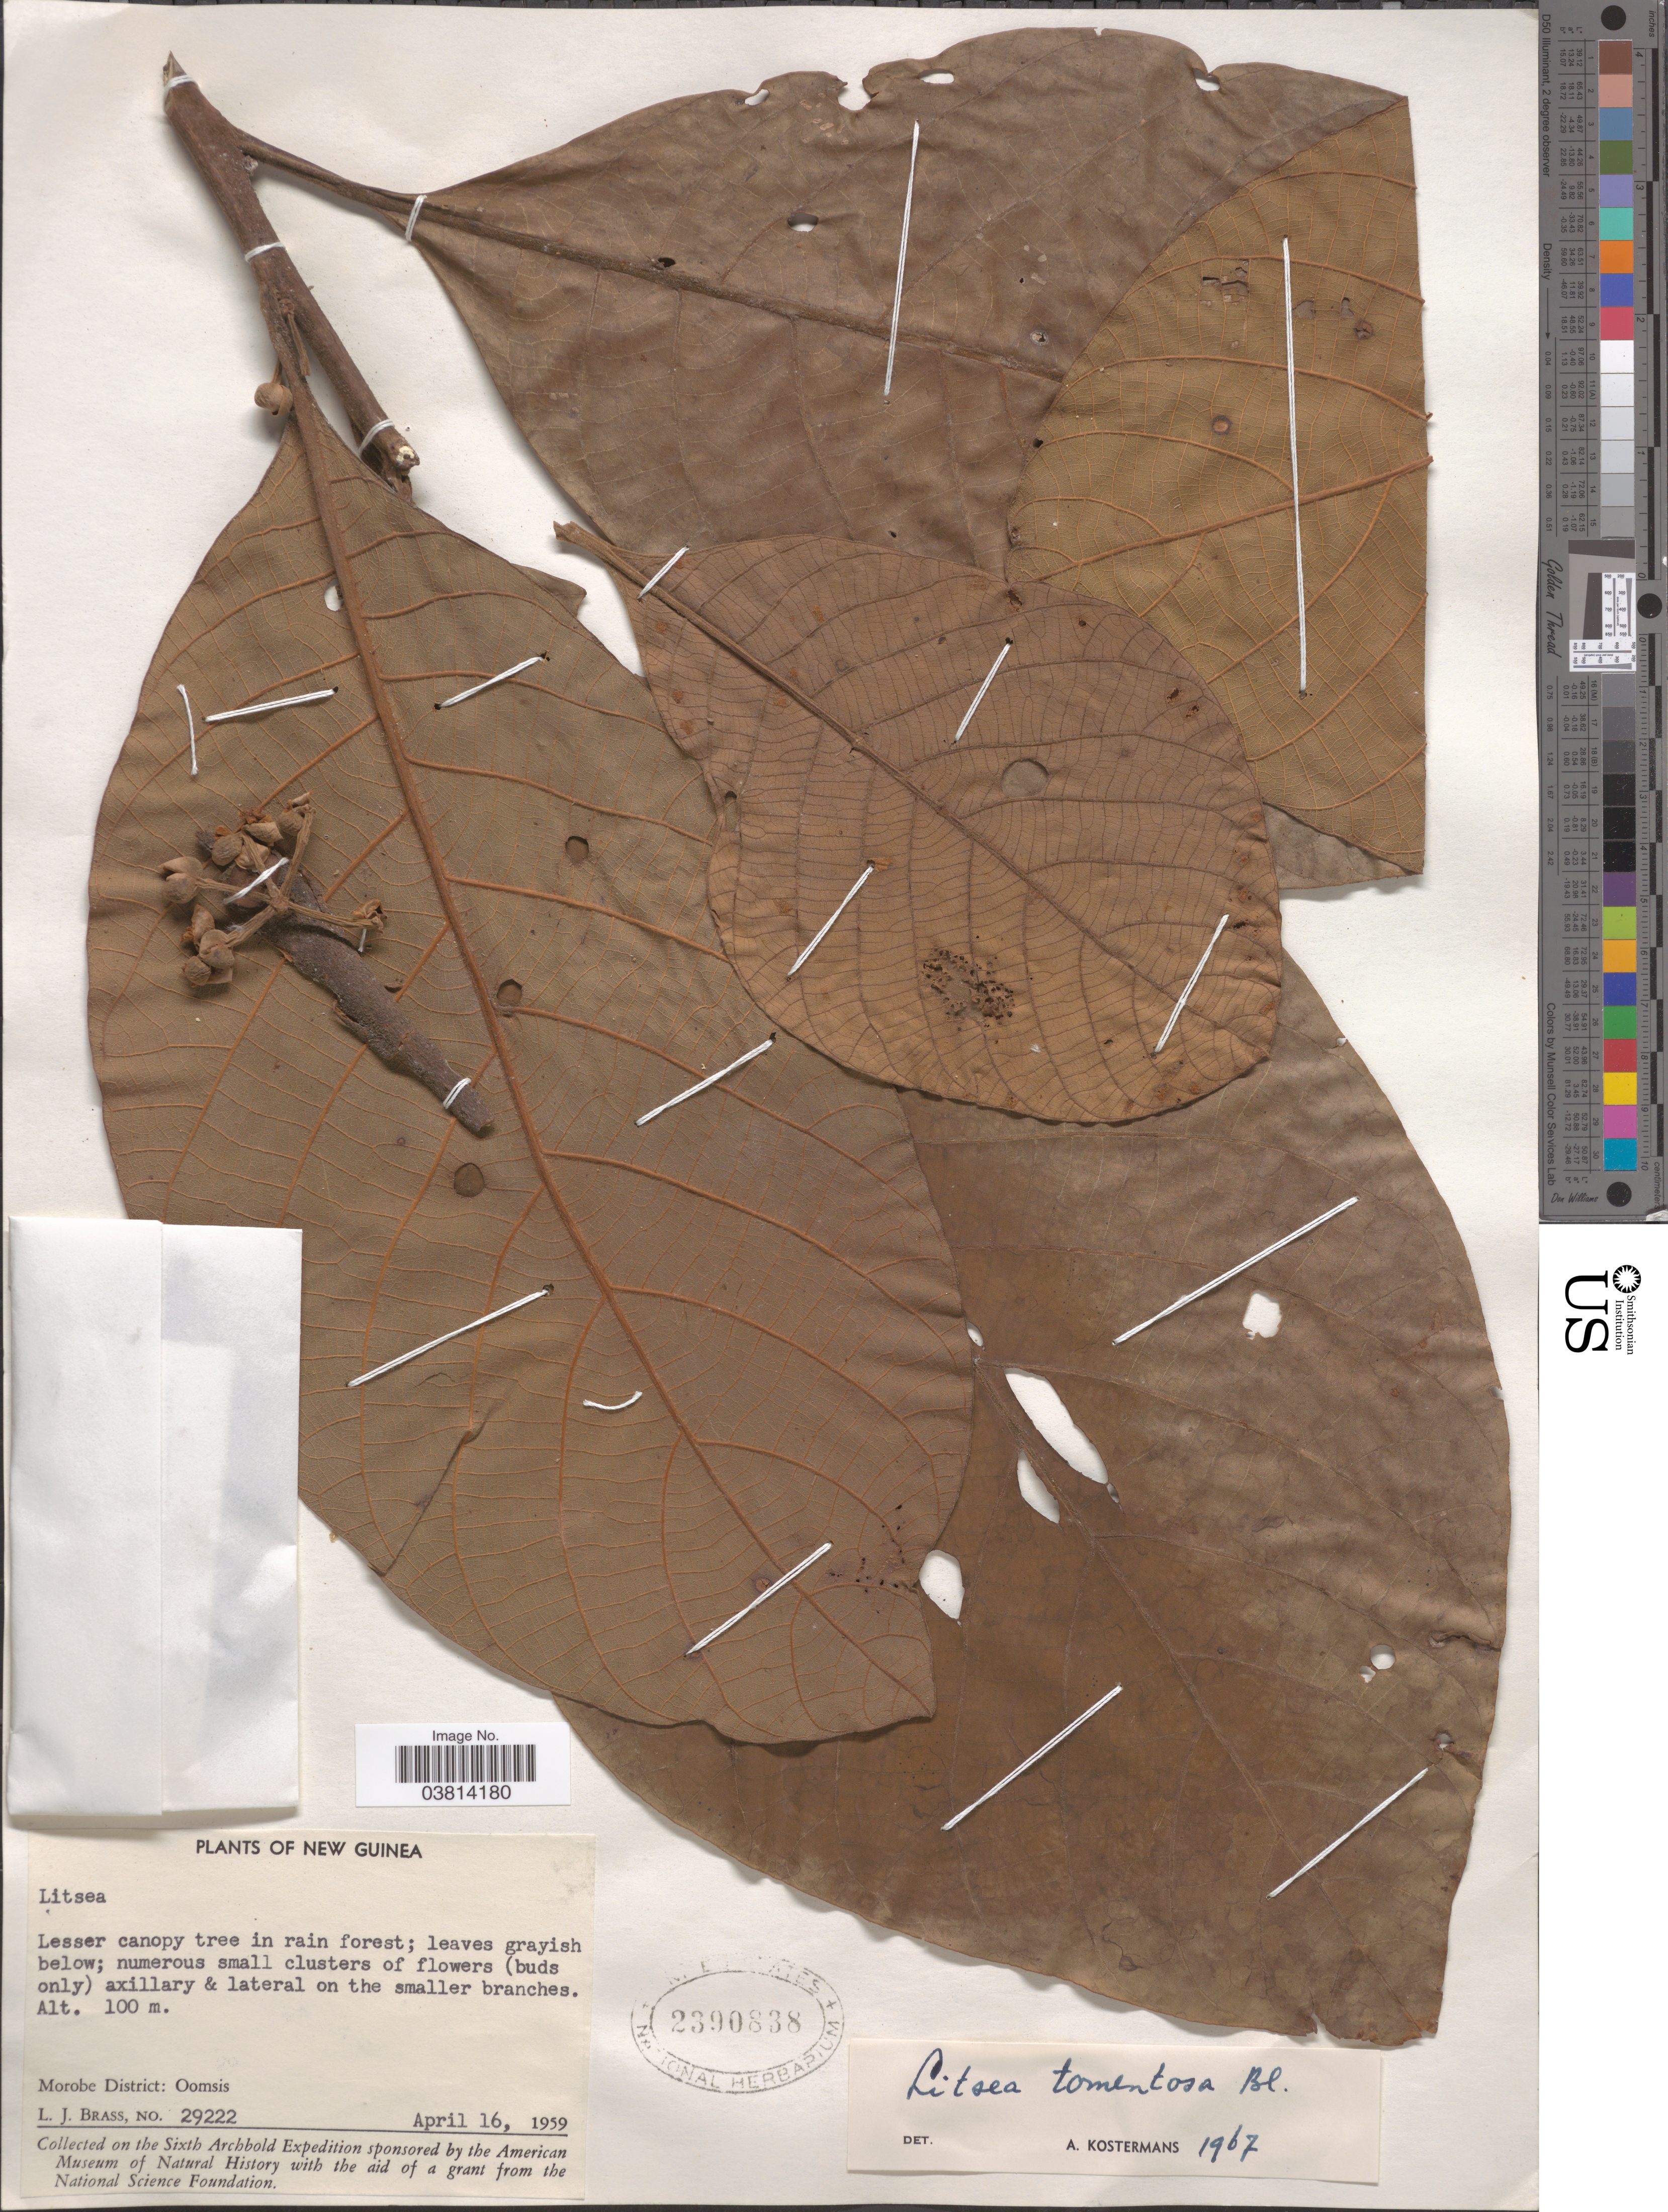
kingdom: Plantae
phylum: Tracheophyta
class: Magnoliopsida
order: Laurales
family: Lauraceae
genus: Litsea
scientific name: Litsea tomentosa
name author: Blume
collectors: L. J. Brass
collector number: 29222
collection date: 1959-04-16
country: Papua New Guinea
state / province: Morobe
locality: New Guinea. Morobe District: Oomsis.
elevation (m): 100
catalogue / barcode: US 2390838